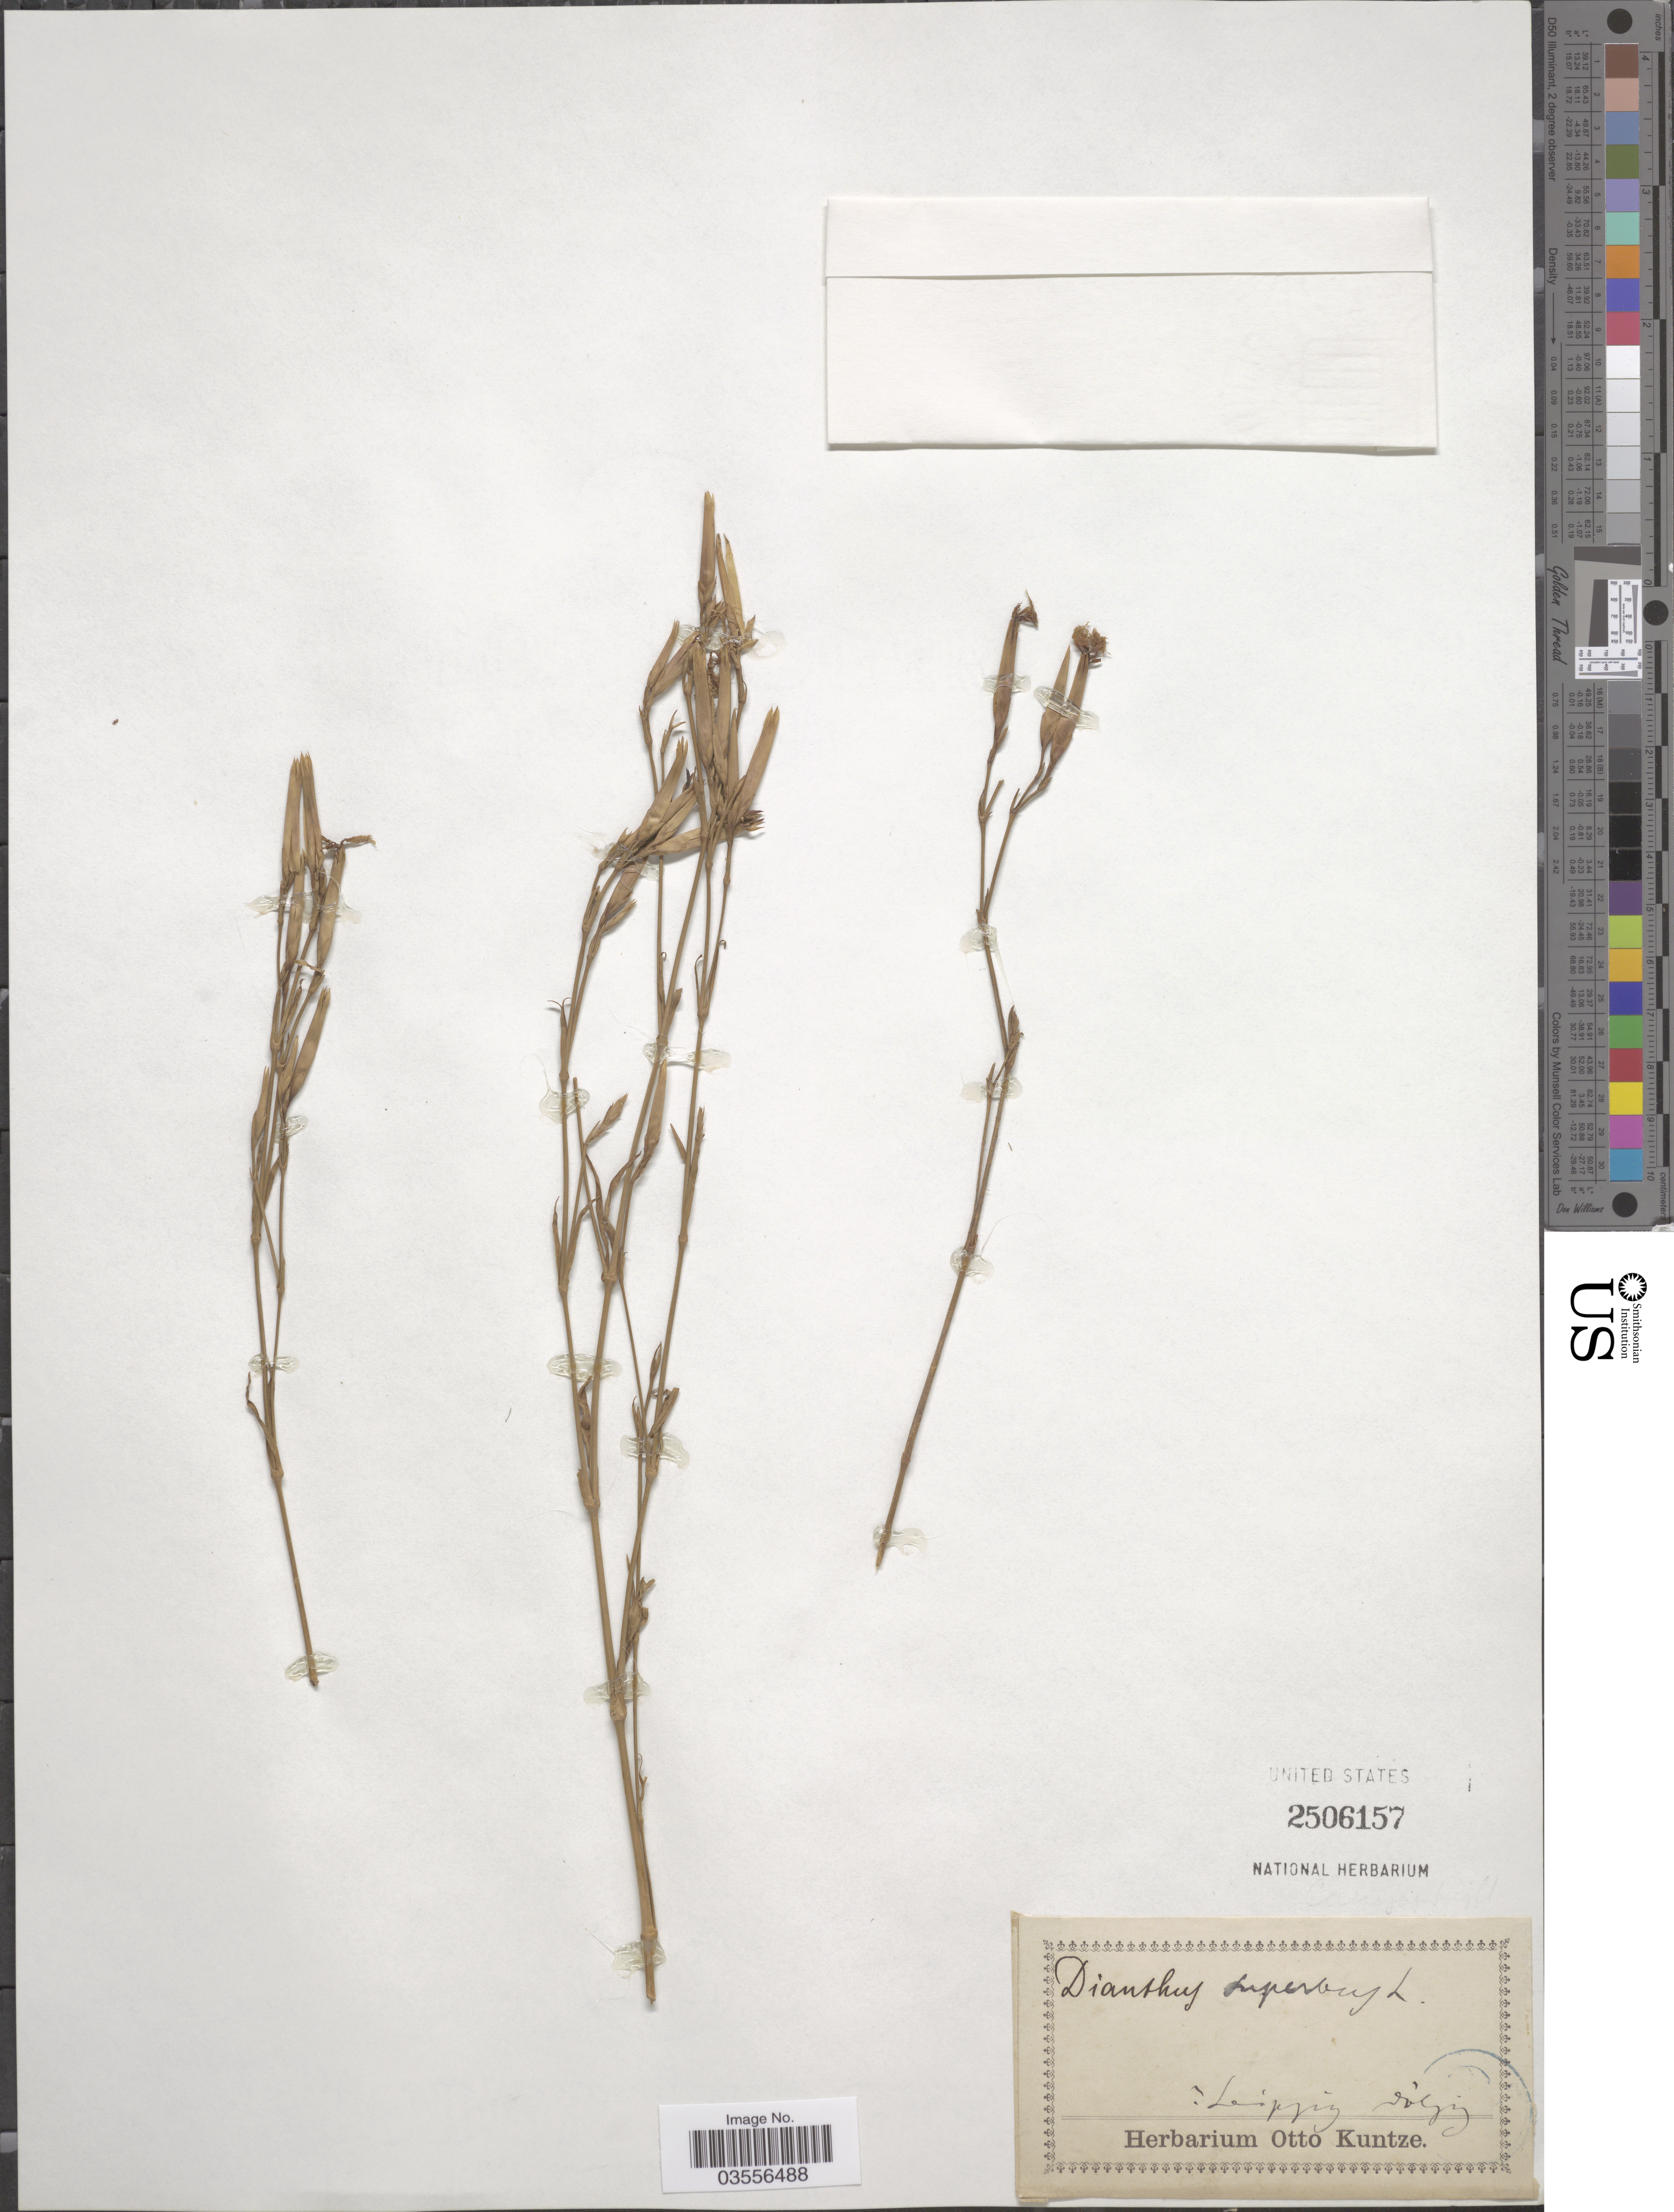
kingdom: Plantae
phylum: Tracheophyta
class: Magnoliopsida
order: Caryophyllales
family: Caryophyllaceae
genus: Dianthus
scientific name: Dianthus liburnicus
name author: Bartl.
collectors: ex herb. Otto Kuntze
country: Germany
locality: Leipzig Dolzig. [interpreted]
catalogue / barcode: US 2506157